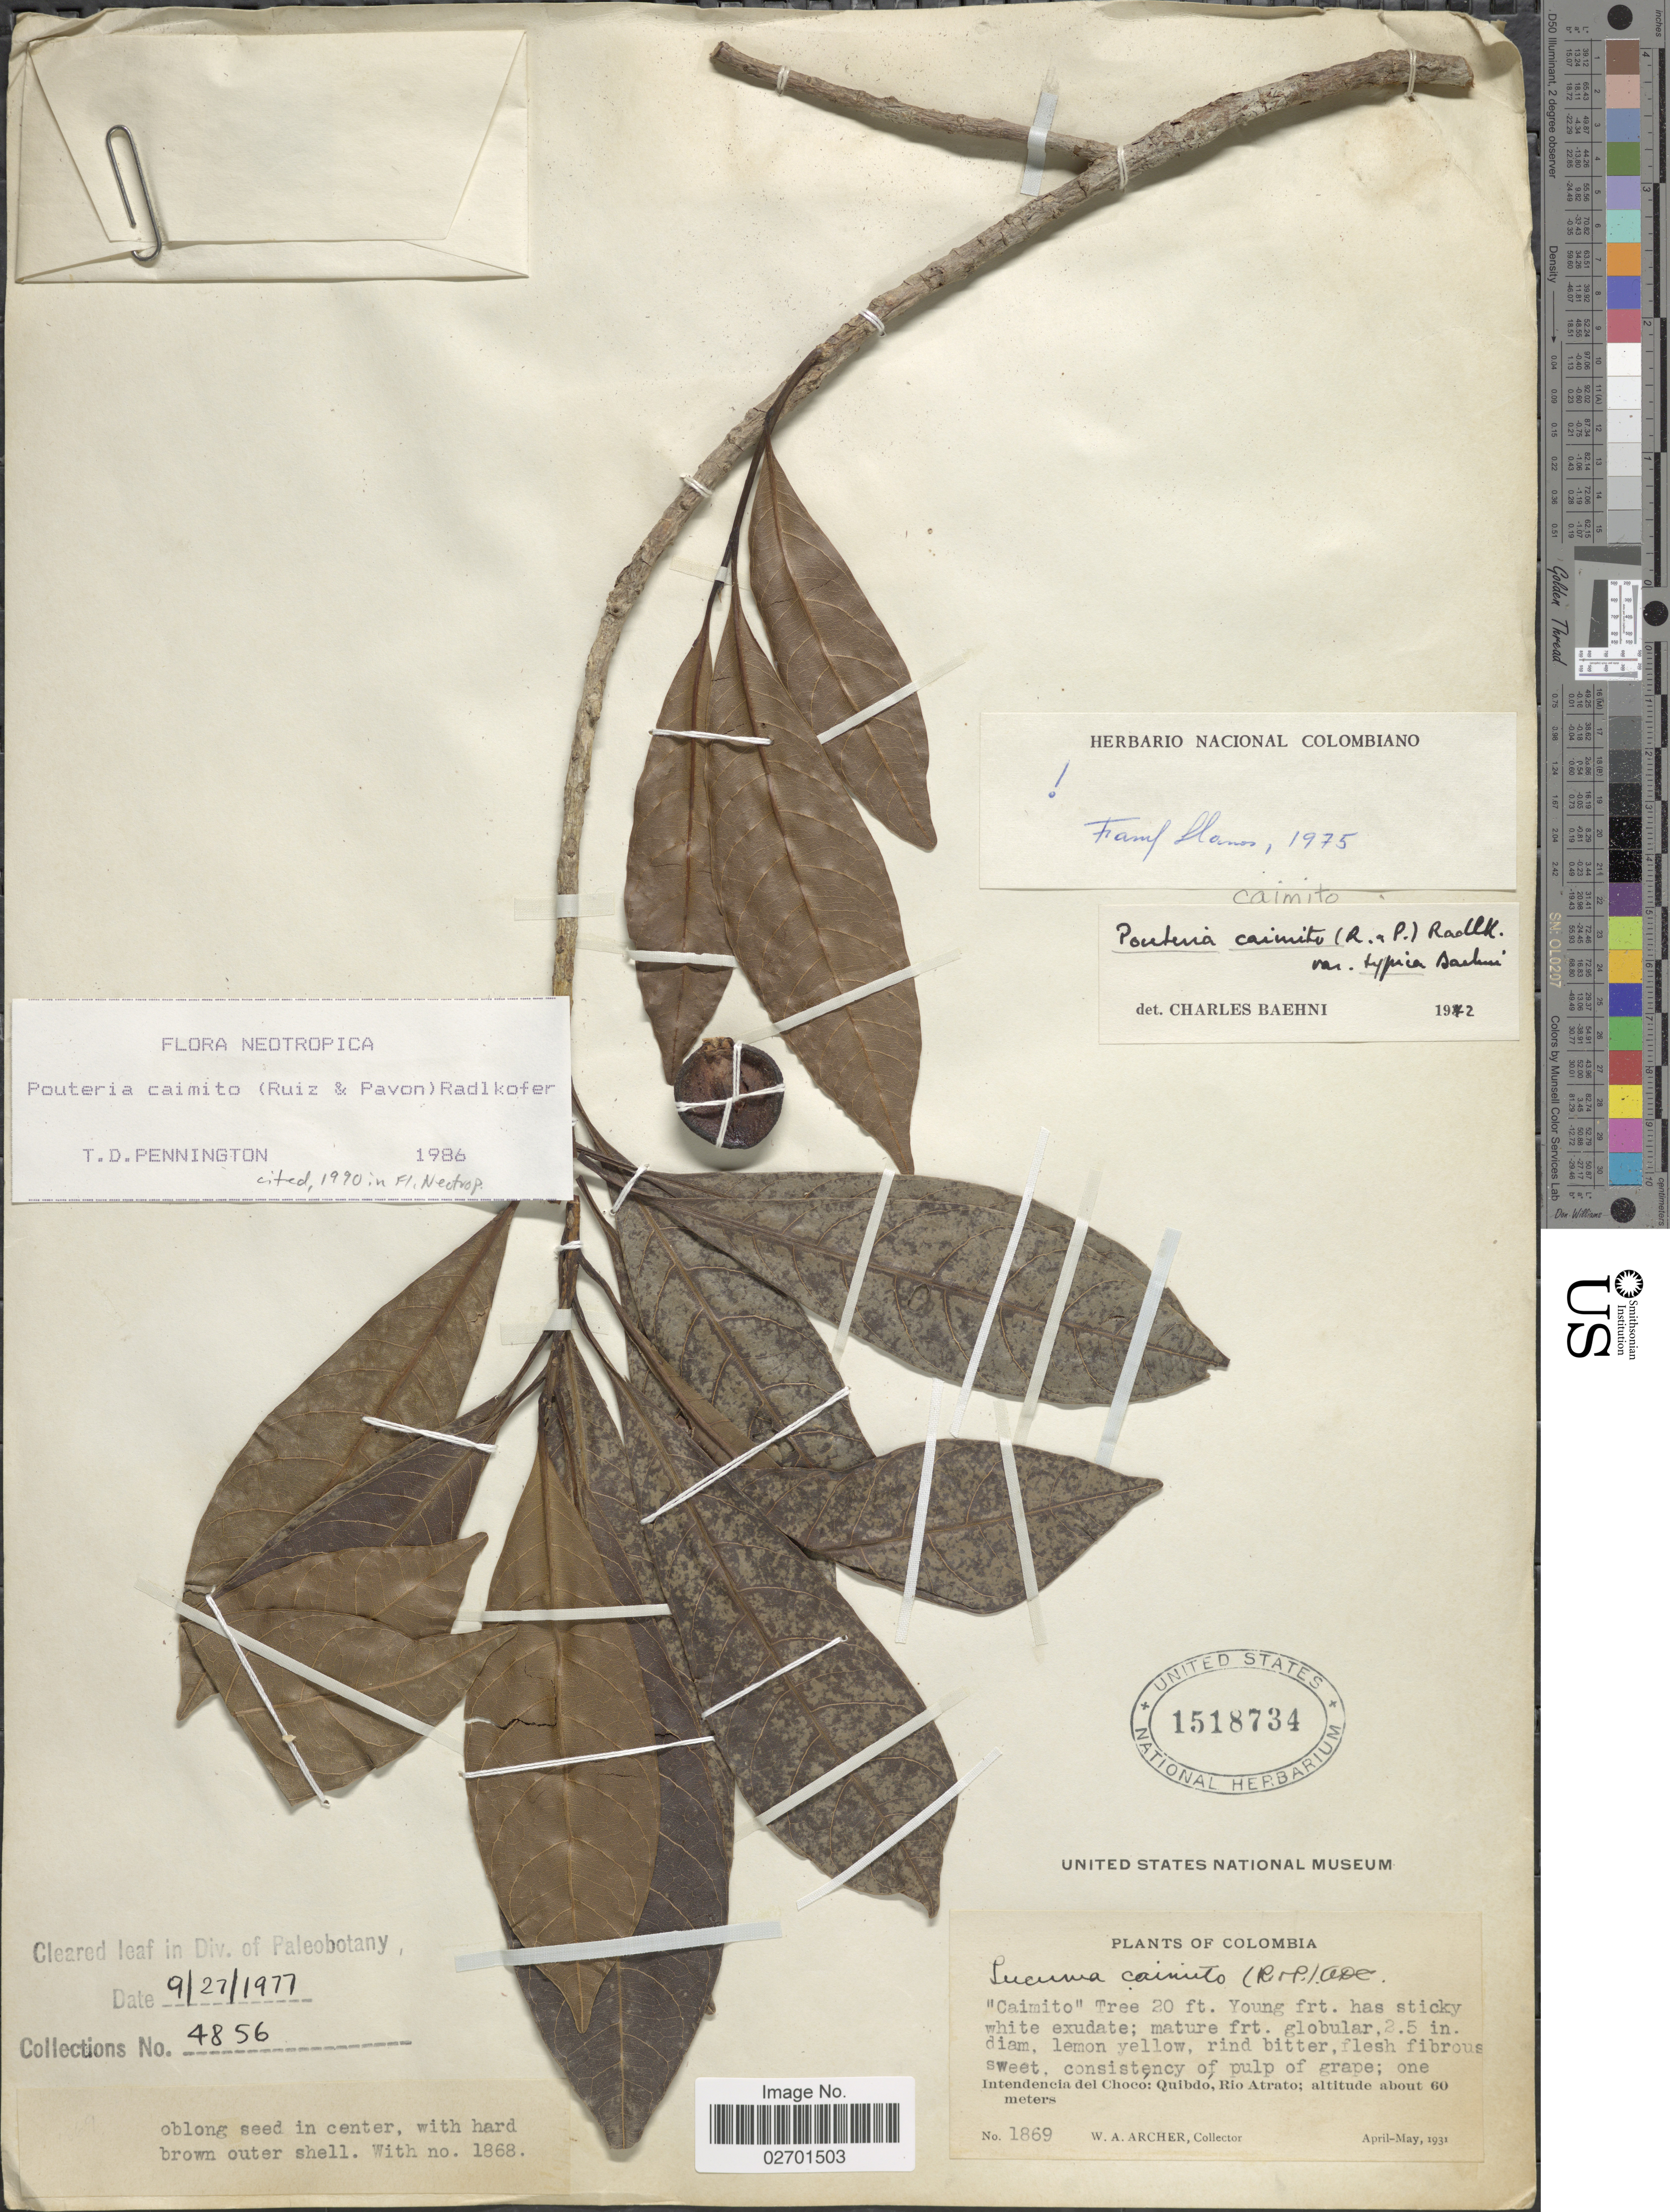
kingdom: Plantae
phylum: Tracheophyta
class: Magnoliopsida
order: Ericales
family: Sapotaceae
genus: Pouteria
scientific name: Pouteria caimito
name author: (Ruiz & Pav.) Radlk.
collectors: W. A. Archer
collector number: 1869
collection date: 1931-04/1931-05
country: Colombia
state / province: Chocó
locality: Intendencia del Choco: Quibdo, Rio Atrato.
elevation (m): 60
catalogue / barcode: US 1518734